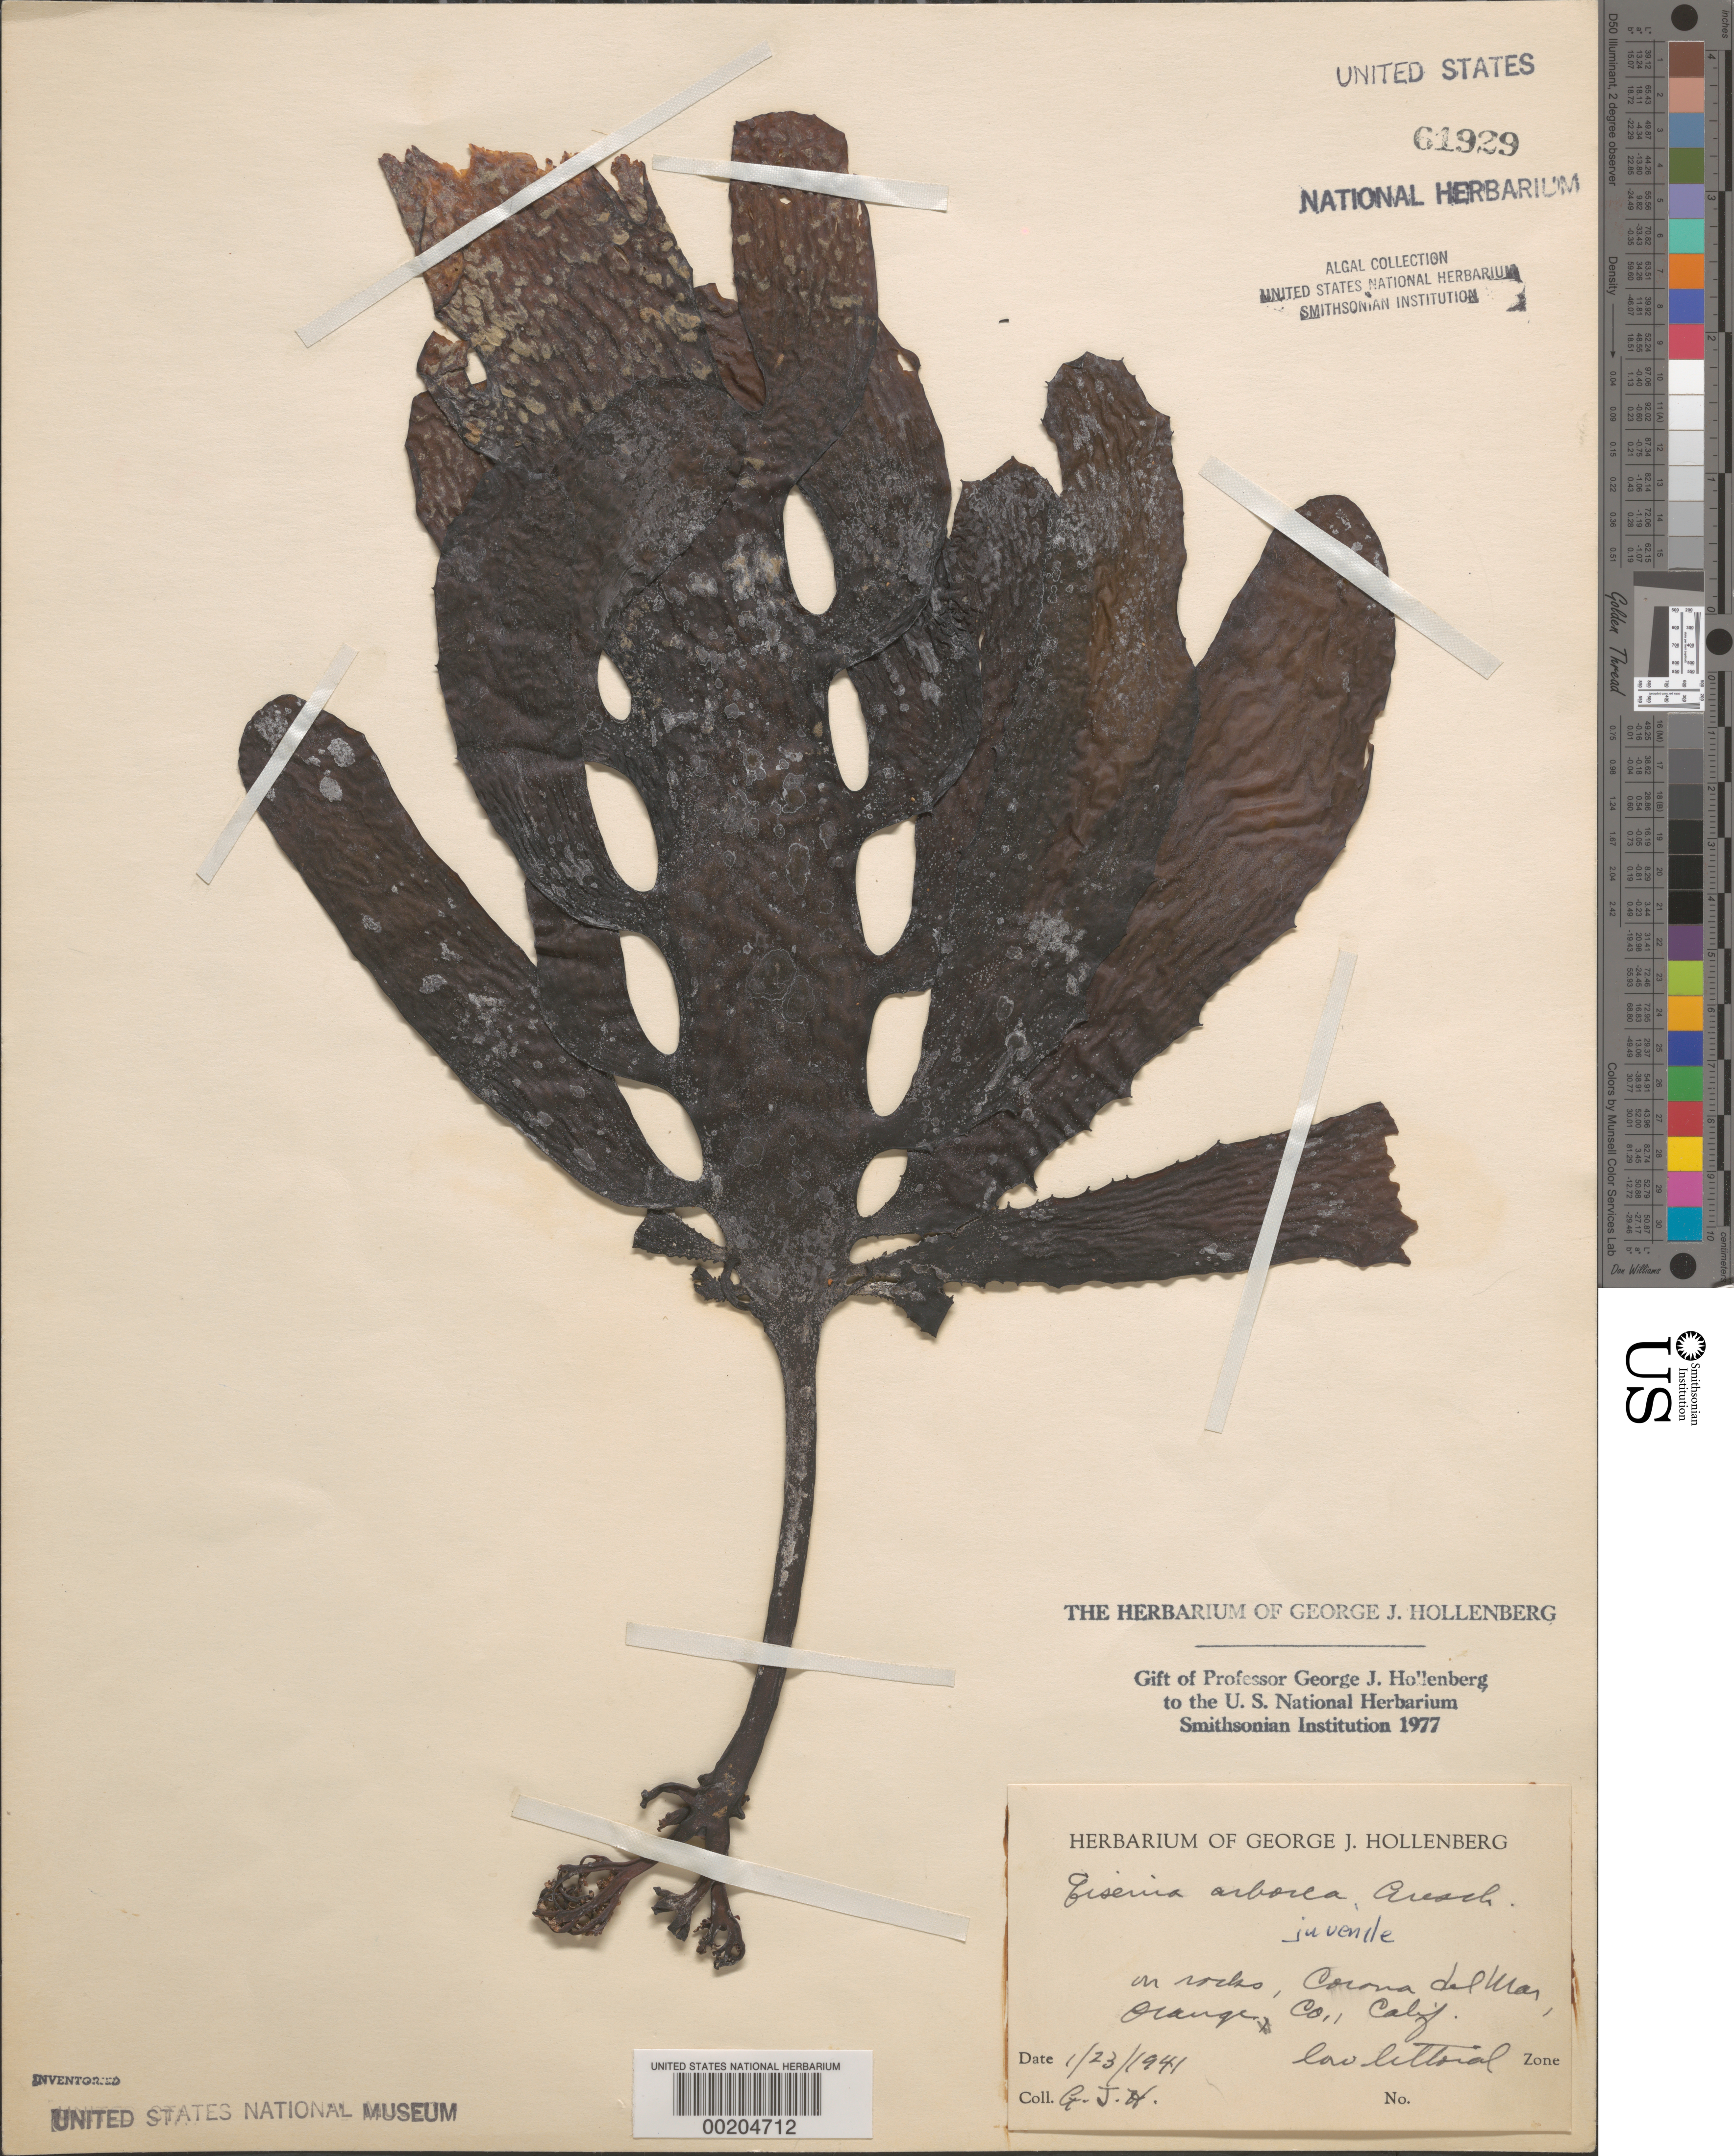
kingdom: Chromista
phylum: Ochrophyta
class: Phaeophyceae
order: Laminariales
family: Lessoniaceae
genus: Eisenia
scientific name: Eisenia arborea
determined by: Hollenberg, George J.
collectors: G. Hollenberg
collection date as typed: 23 Jan 1941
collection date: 1941-01-23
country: United States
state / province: California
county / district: Orange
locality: Corona del Mar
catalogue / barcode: US 61929